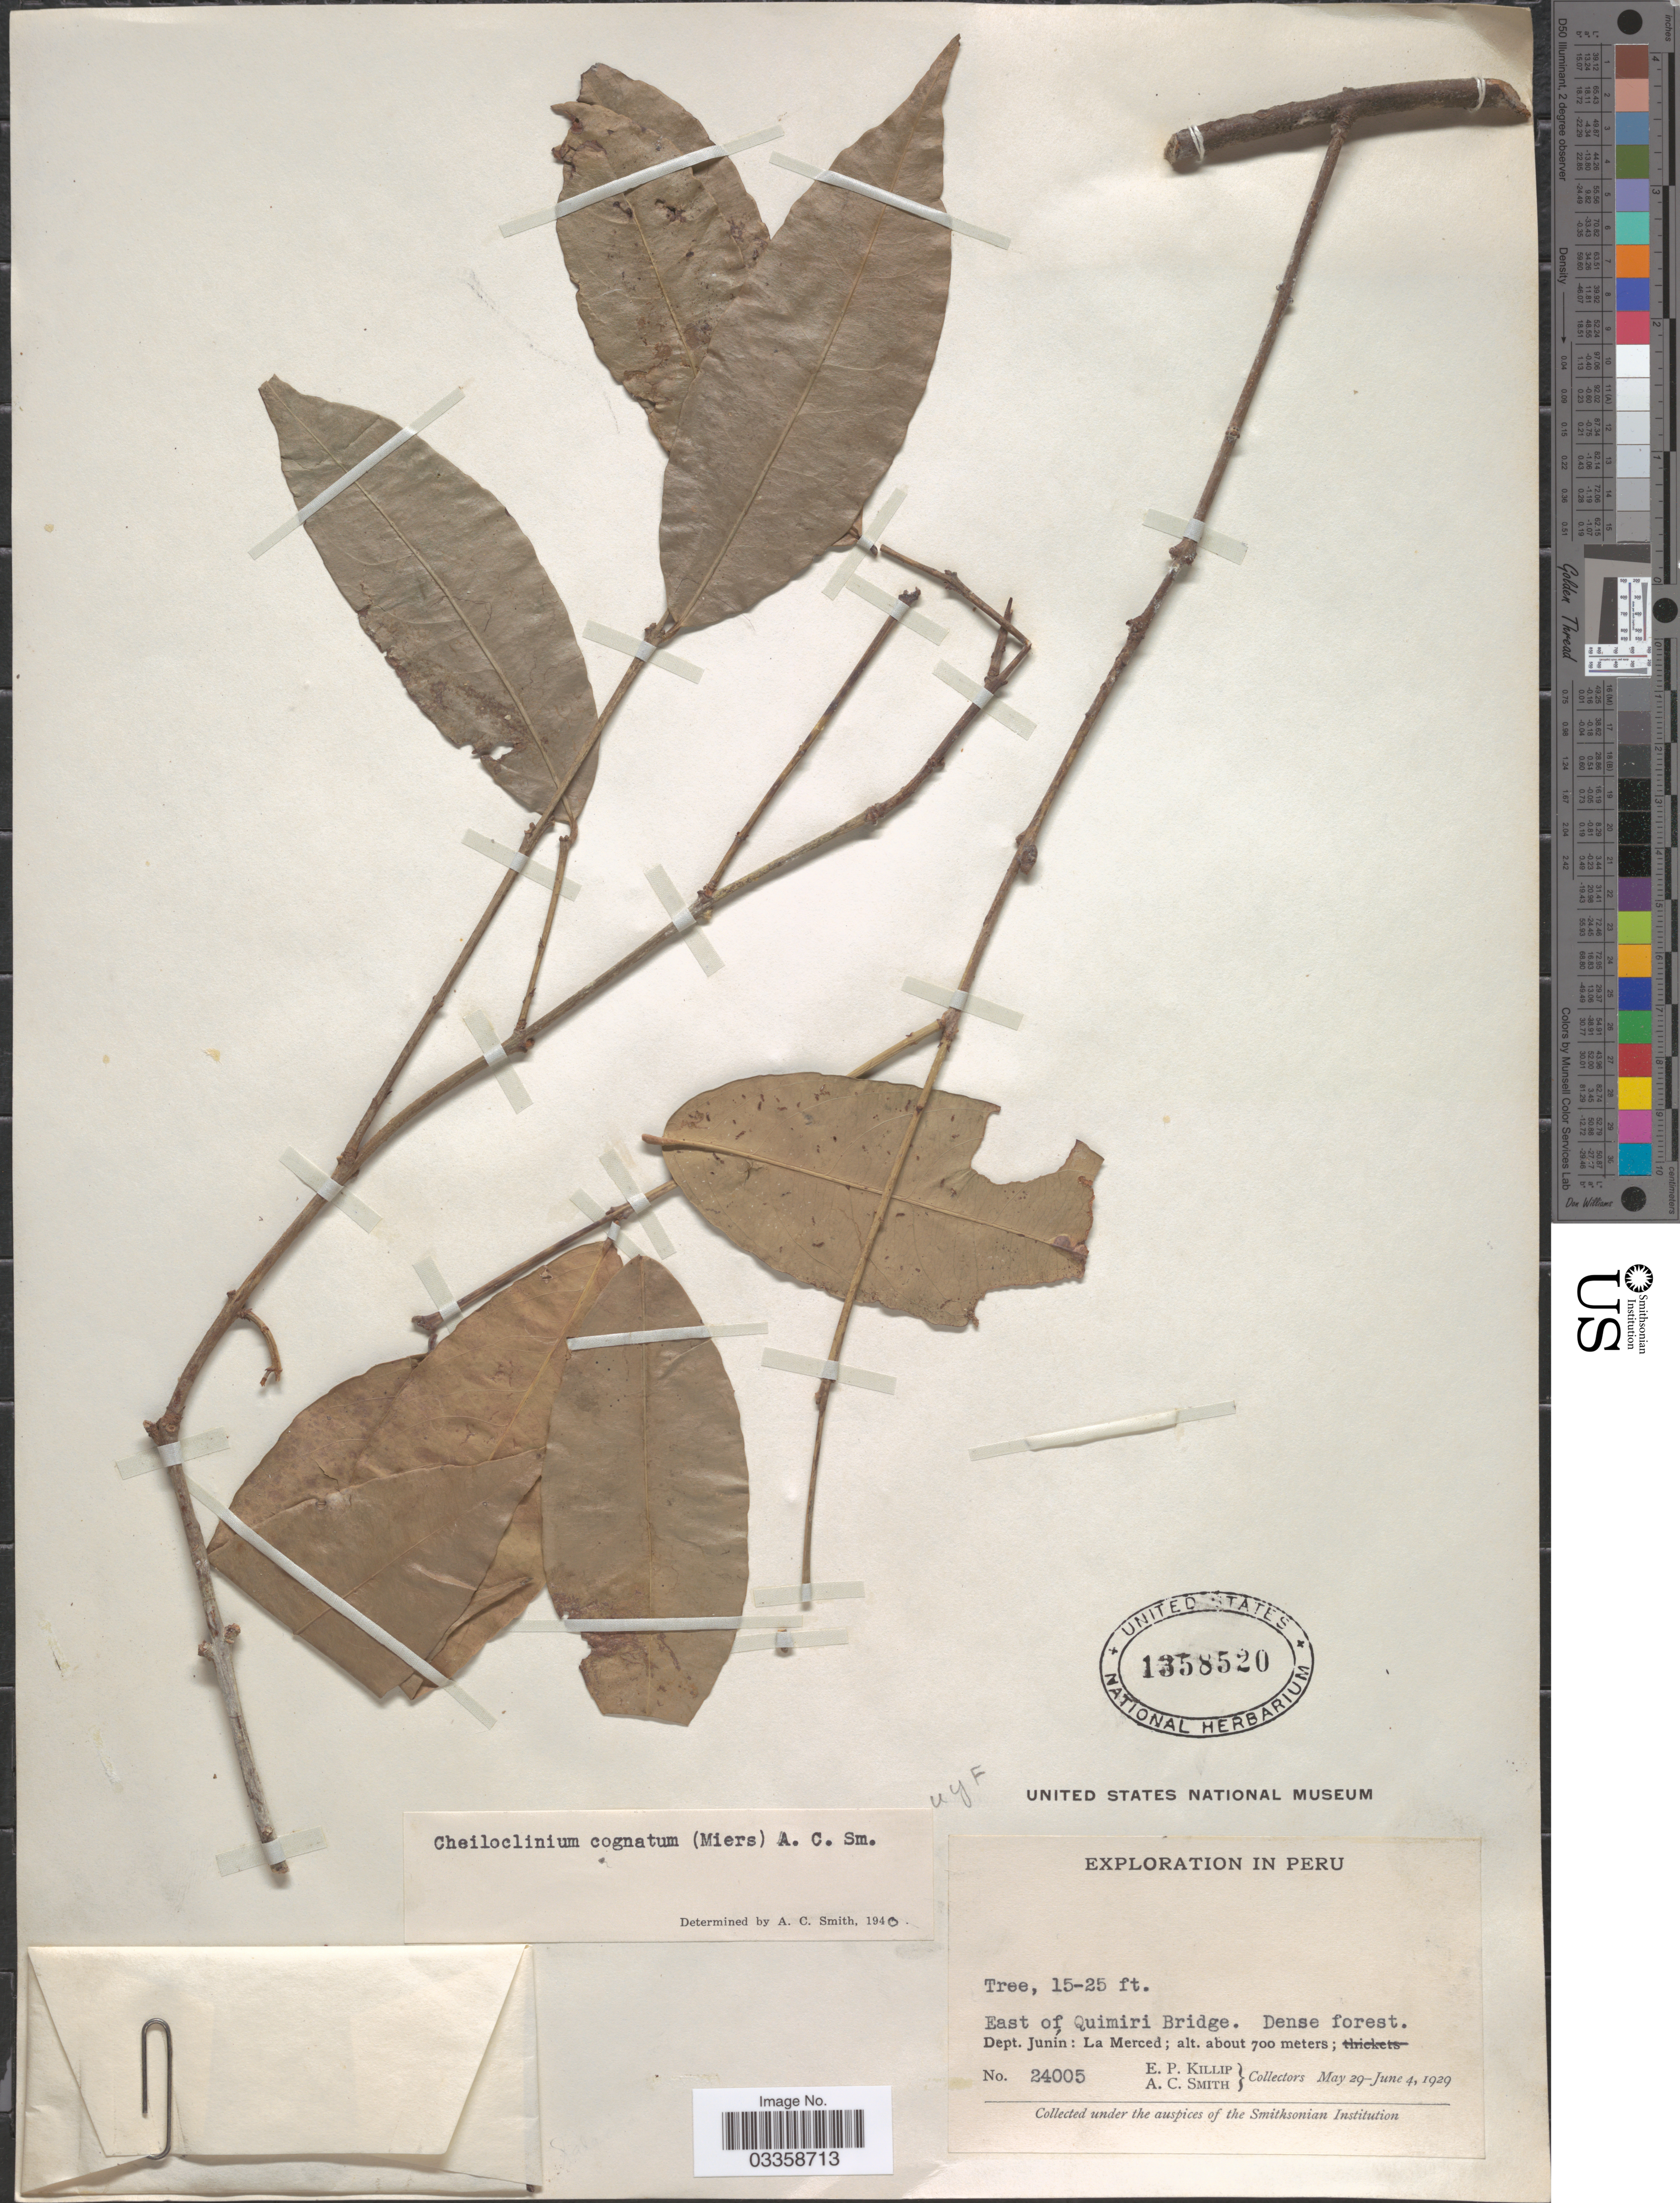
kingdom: Plantae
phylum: Tracheophyta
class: Magnoliopsida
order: Celastrales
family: Celastraceae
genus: Cheiloclinium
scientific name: Cheiloclinium cognatum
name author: (Miers) A.C. Sm.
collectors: E. P. Killip & A. C. Smith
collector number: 24005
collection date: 1929-05-29/1929-06-04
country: Peru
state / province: Junín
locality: East of Quimiri Bridge, Dept. Junín: La Merced.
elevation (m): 700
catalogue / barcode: US 1358520